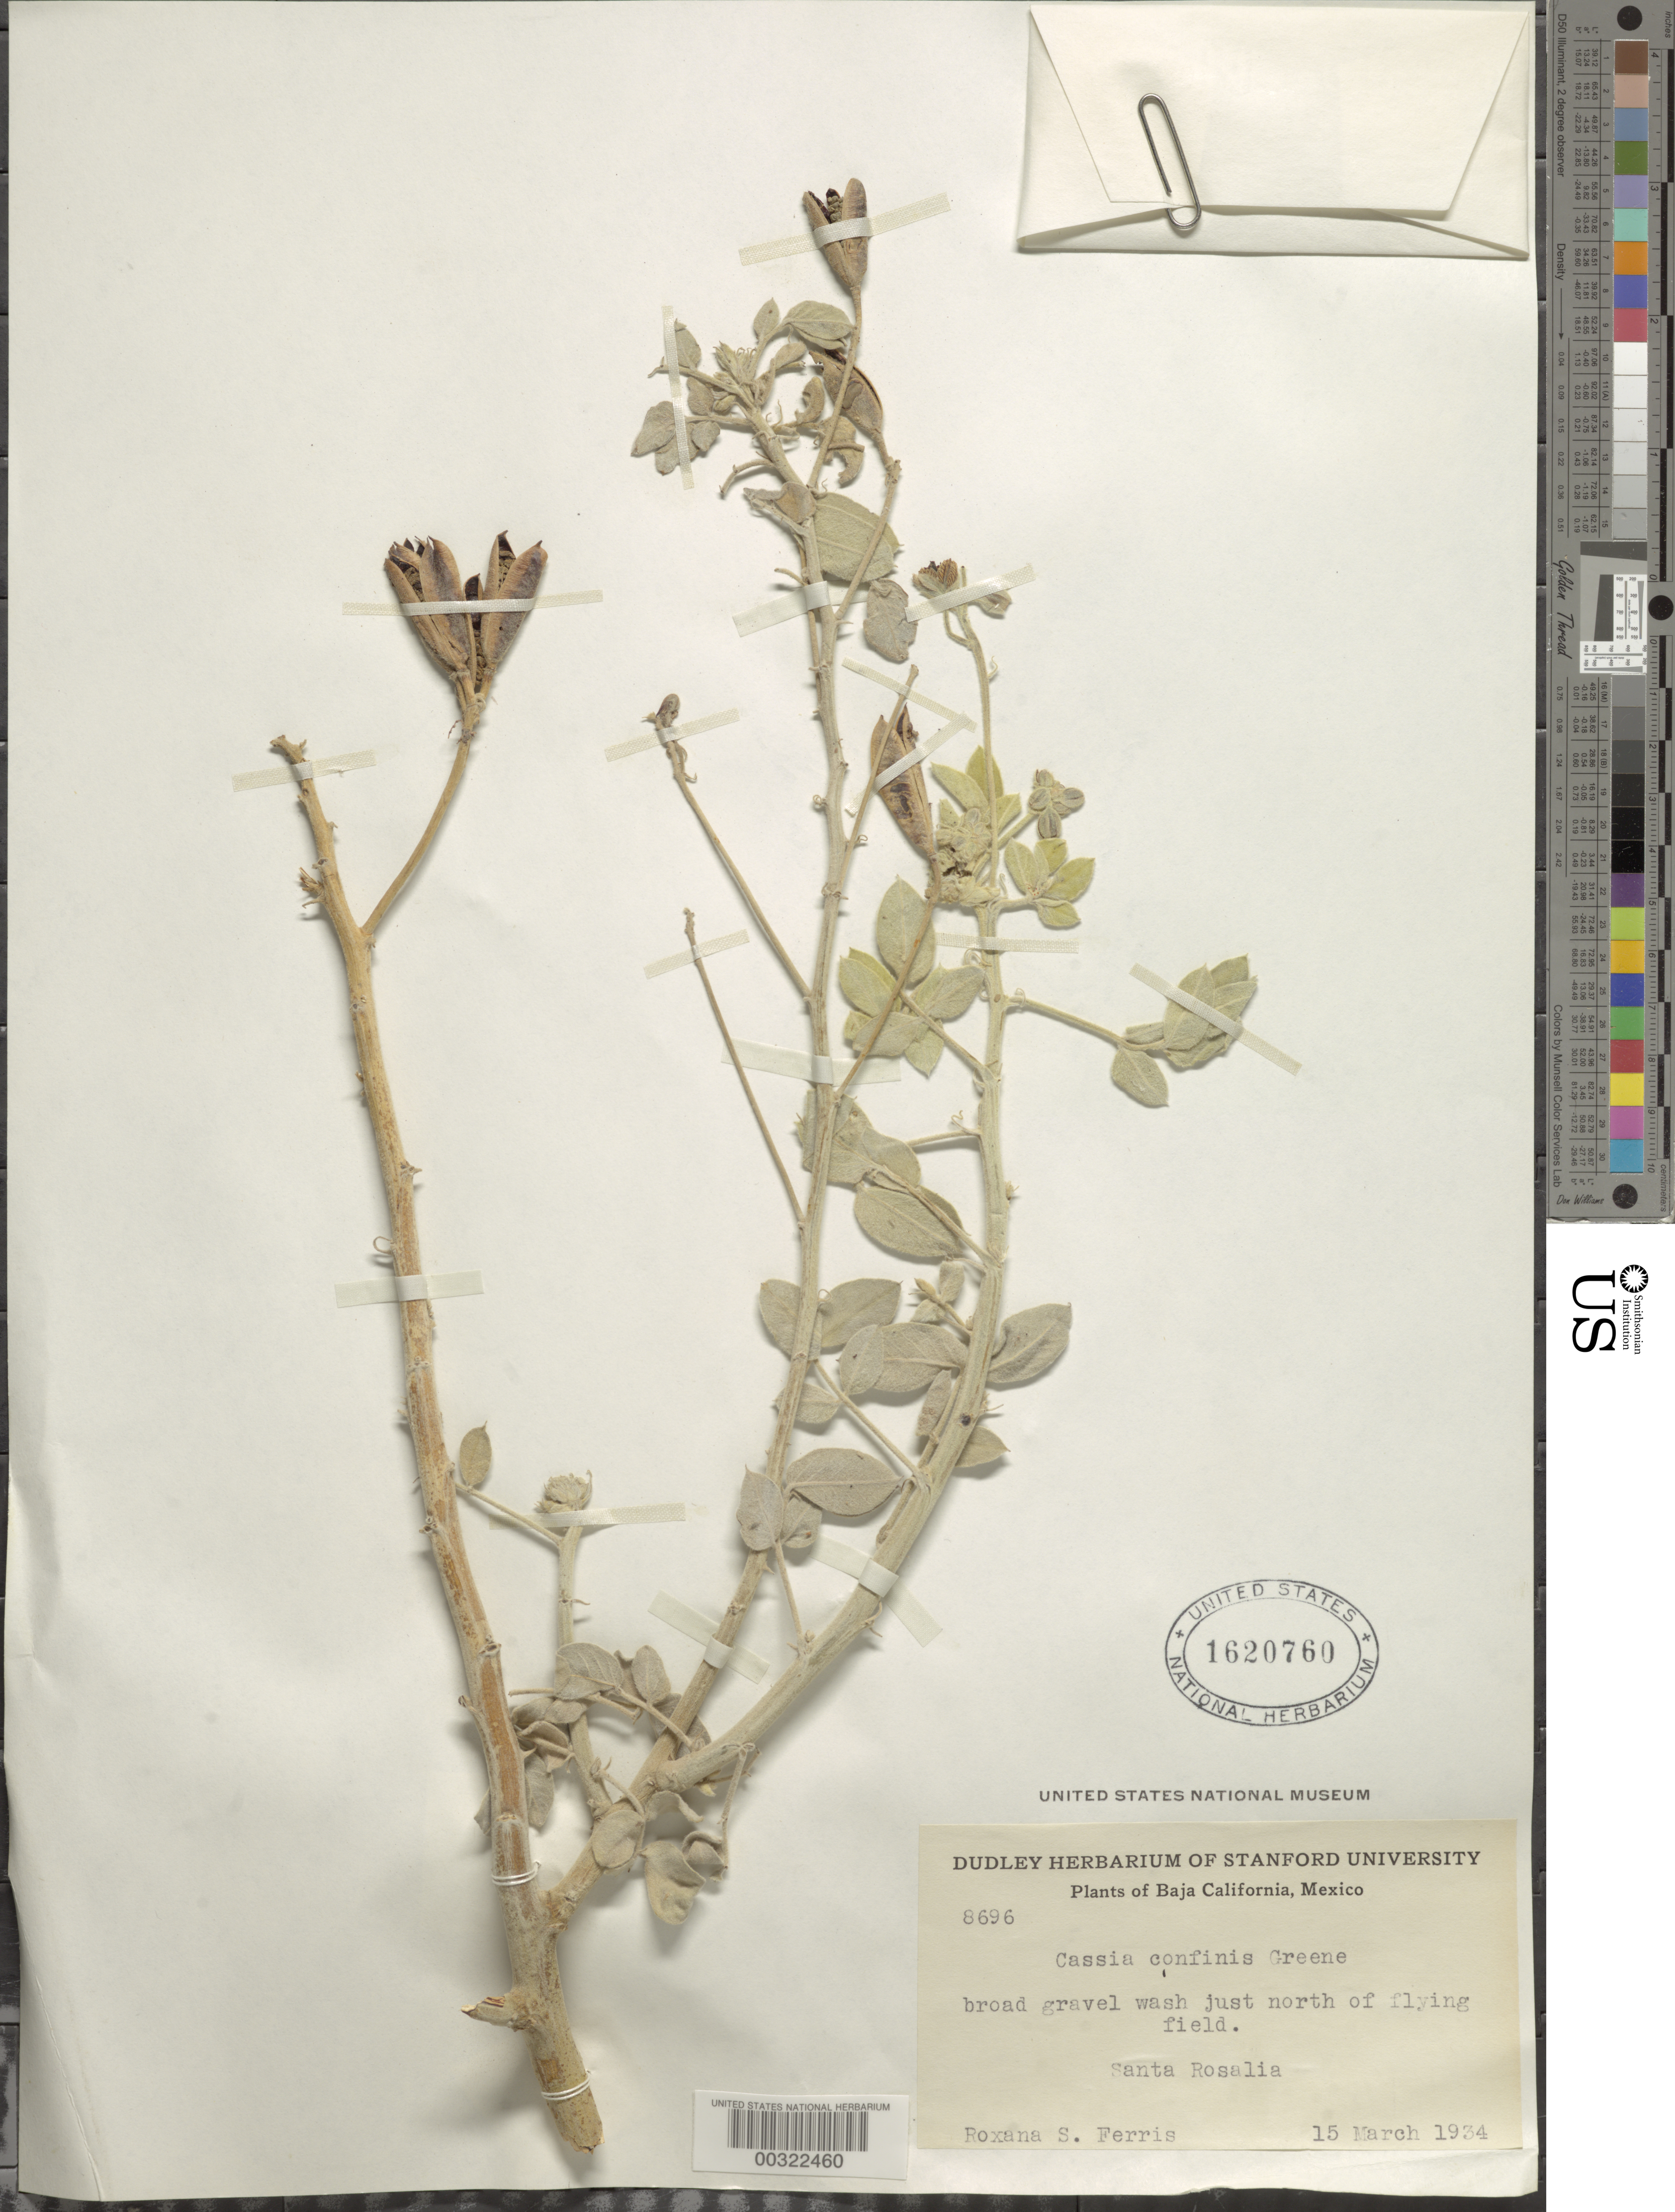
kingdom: Plantae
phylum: Tracheophyta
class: Magnoliopsida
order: Fabales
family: Fabaceae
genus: Senna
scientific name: Senna confinis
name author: (Greene) H.S. Irwin & Barneby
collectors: R. S. Ferris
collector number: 8696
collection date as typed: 15 Mar 1934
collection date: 1934-03-15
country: Mexico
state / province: Baja California Sur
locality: Santa Rosalia, just N of flying field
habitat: Broad gravel wash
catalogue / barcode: US 1620760